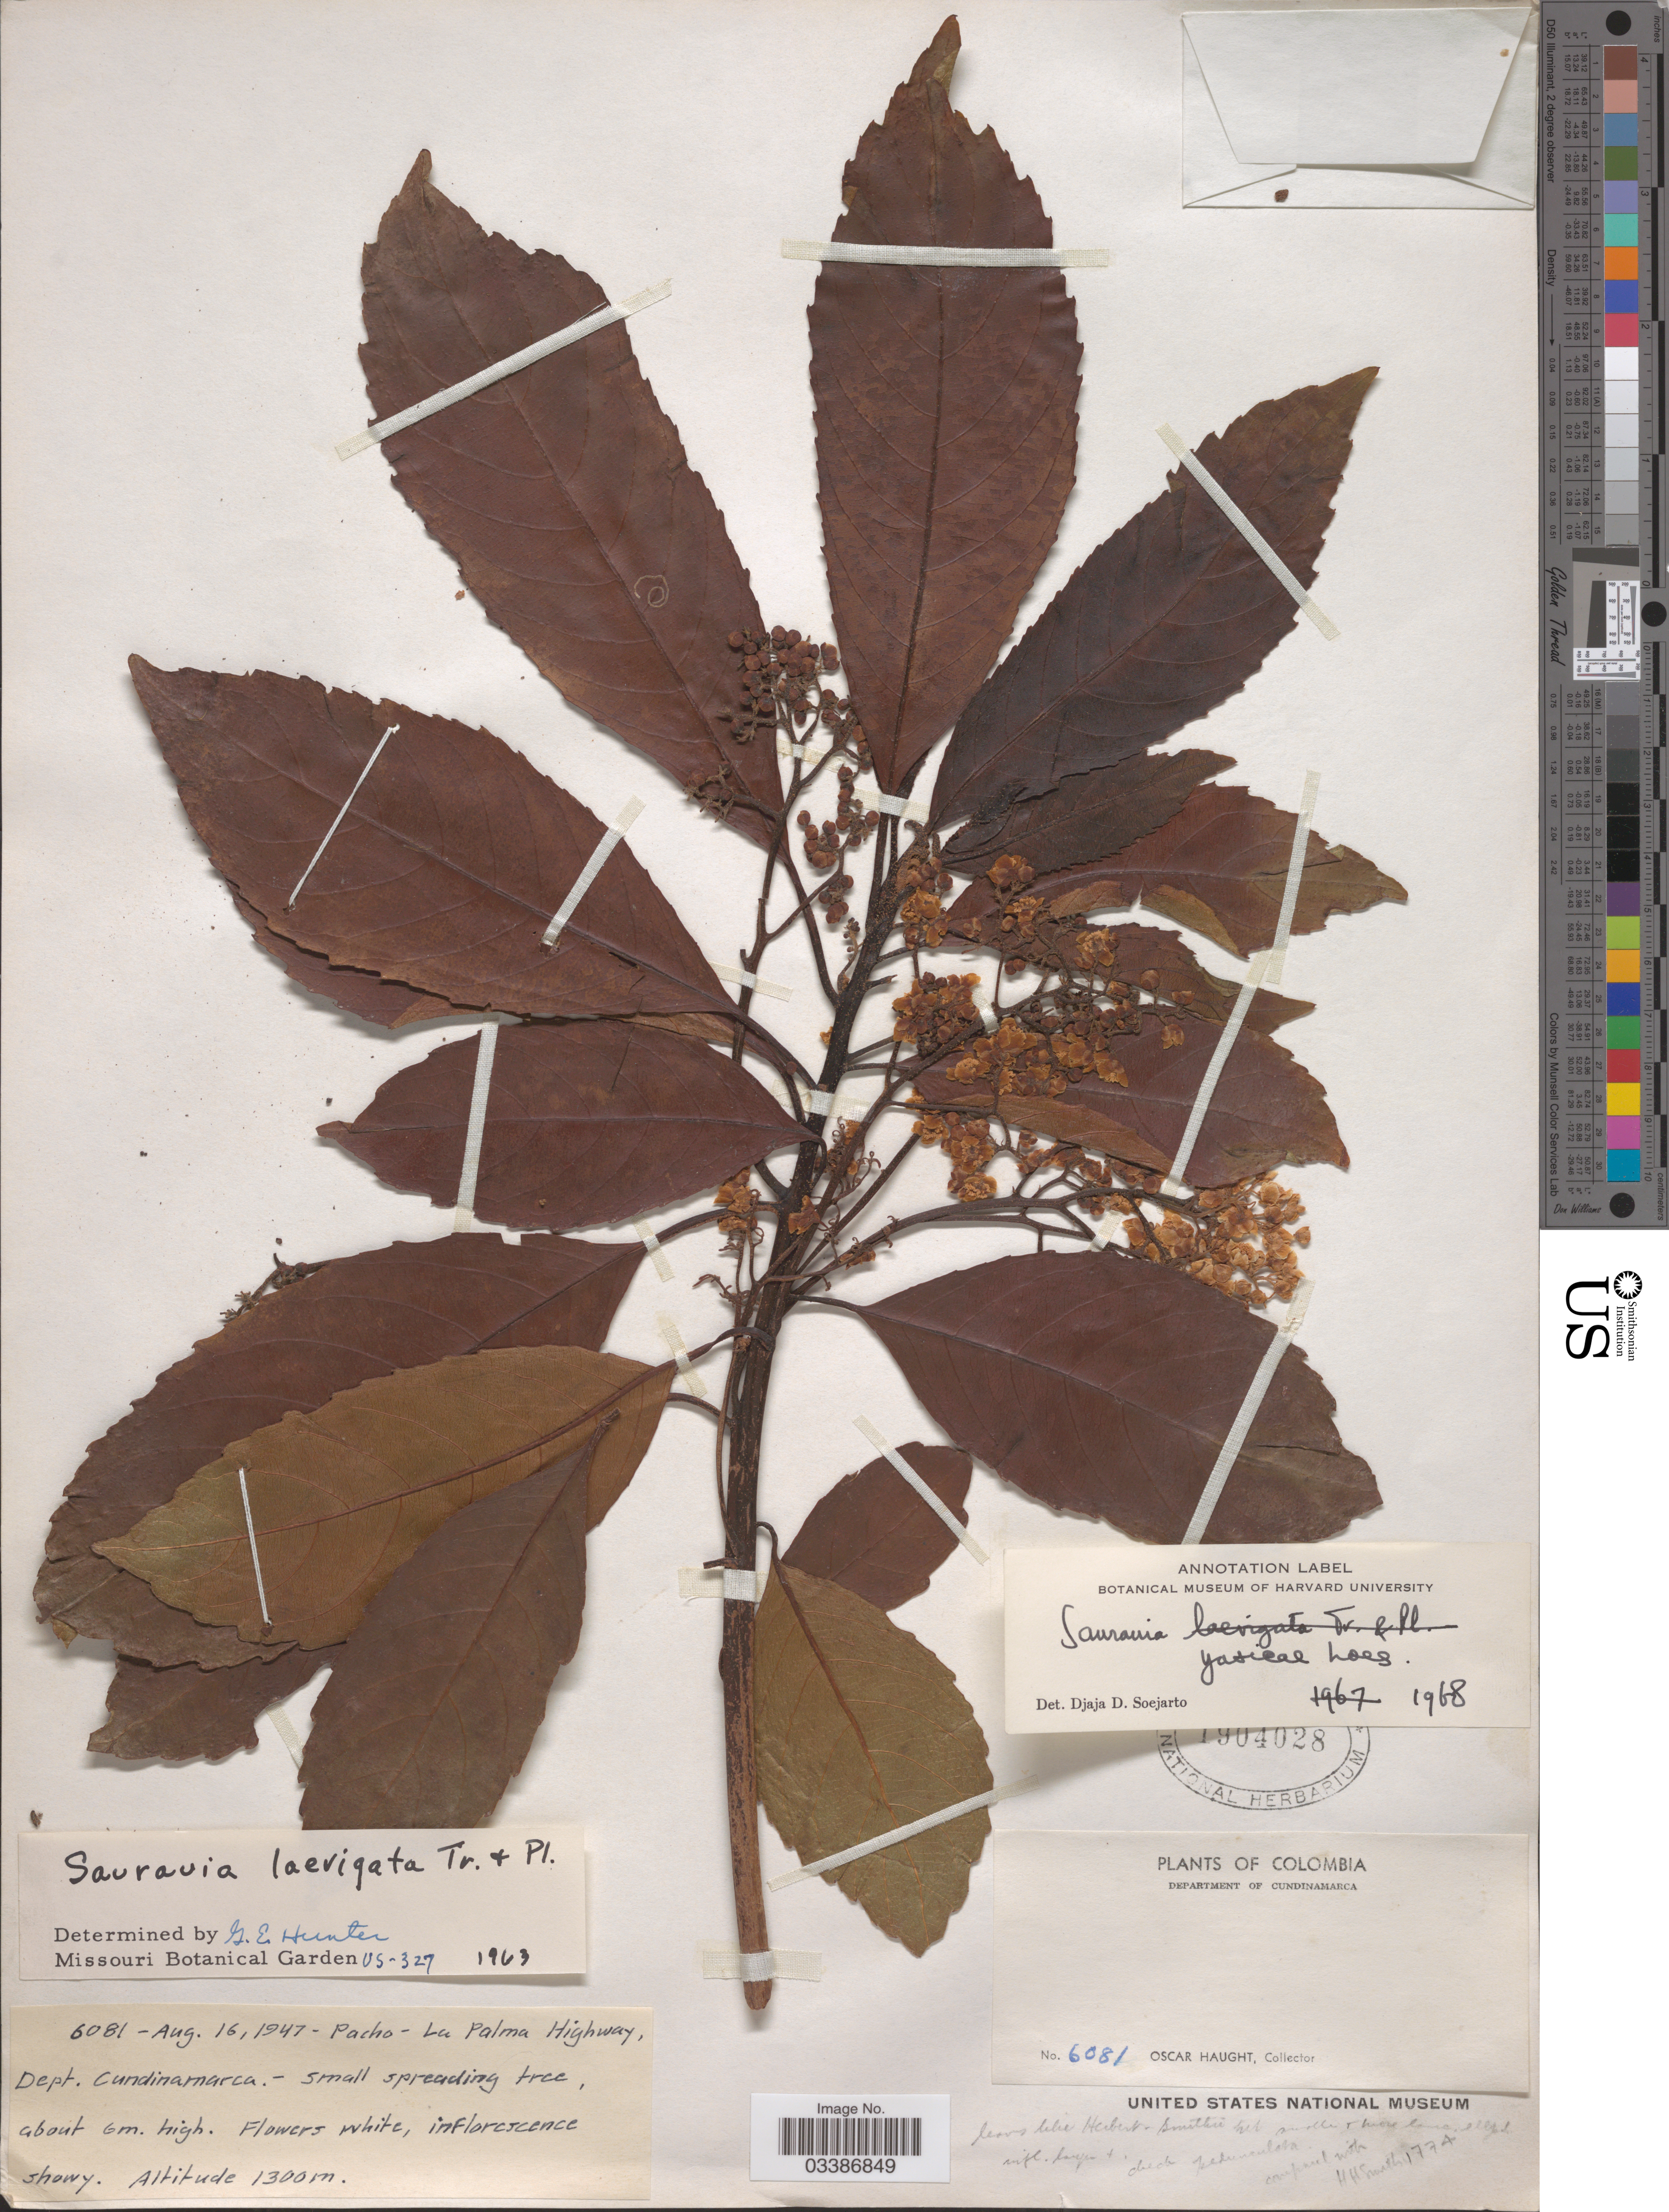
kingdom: Plantae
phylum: Tracheophyta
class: Magnoliopsida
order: Ericales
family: Actinidiaceae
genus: Saurauia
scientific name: Saurauia yasicae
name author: Loes.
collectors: O. Haught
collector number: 6081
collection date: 1947-08-16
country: Colombia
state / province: Cundinamarca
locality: Pacho - La Palma Highway, Dept. Cundinamarca.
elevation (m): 1300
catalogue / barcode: US 1904028